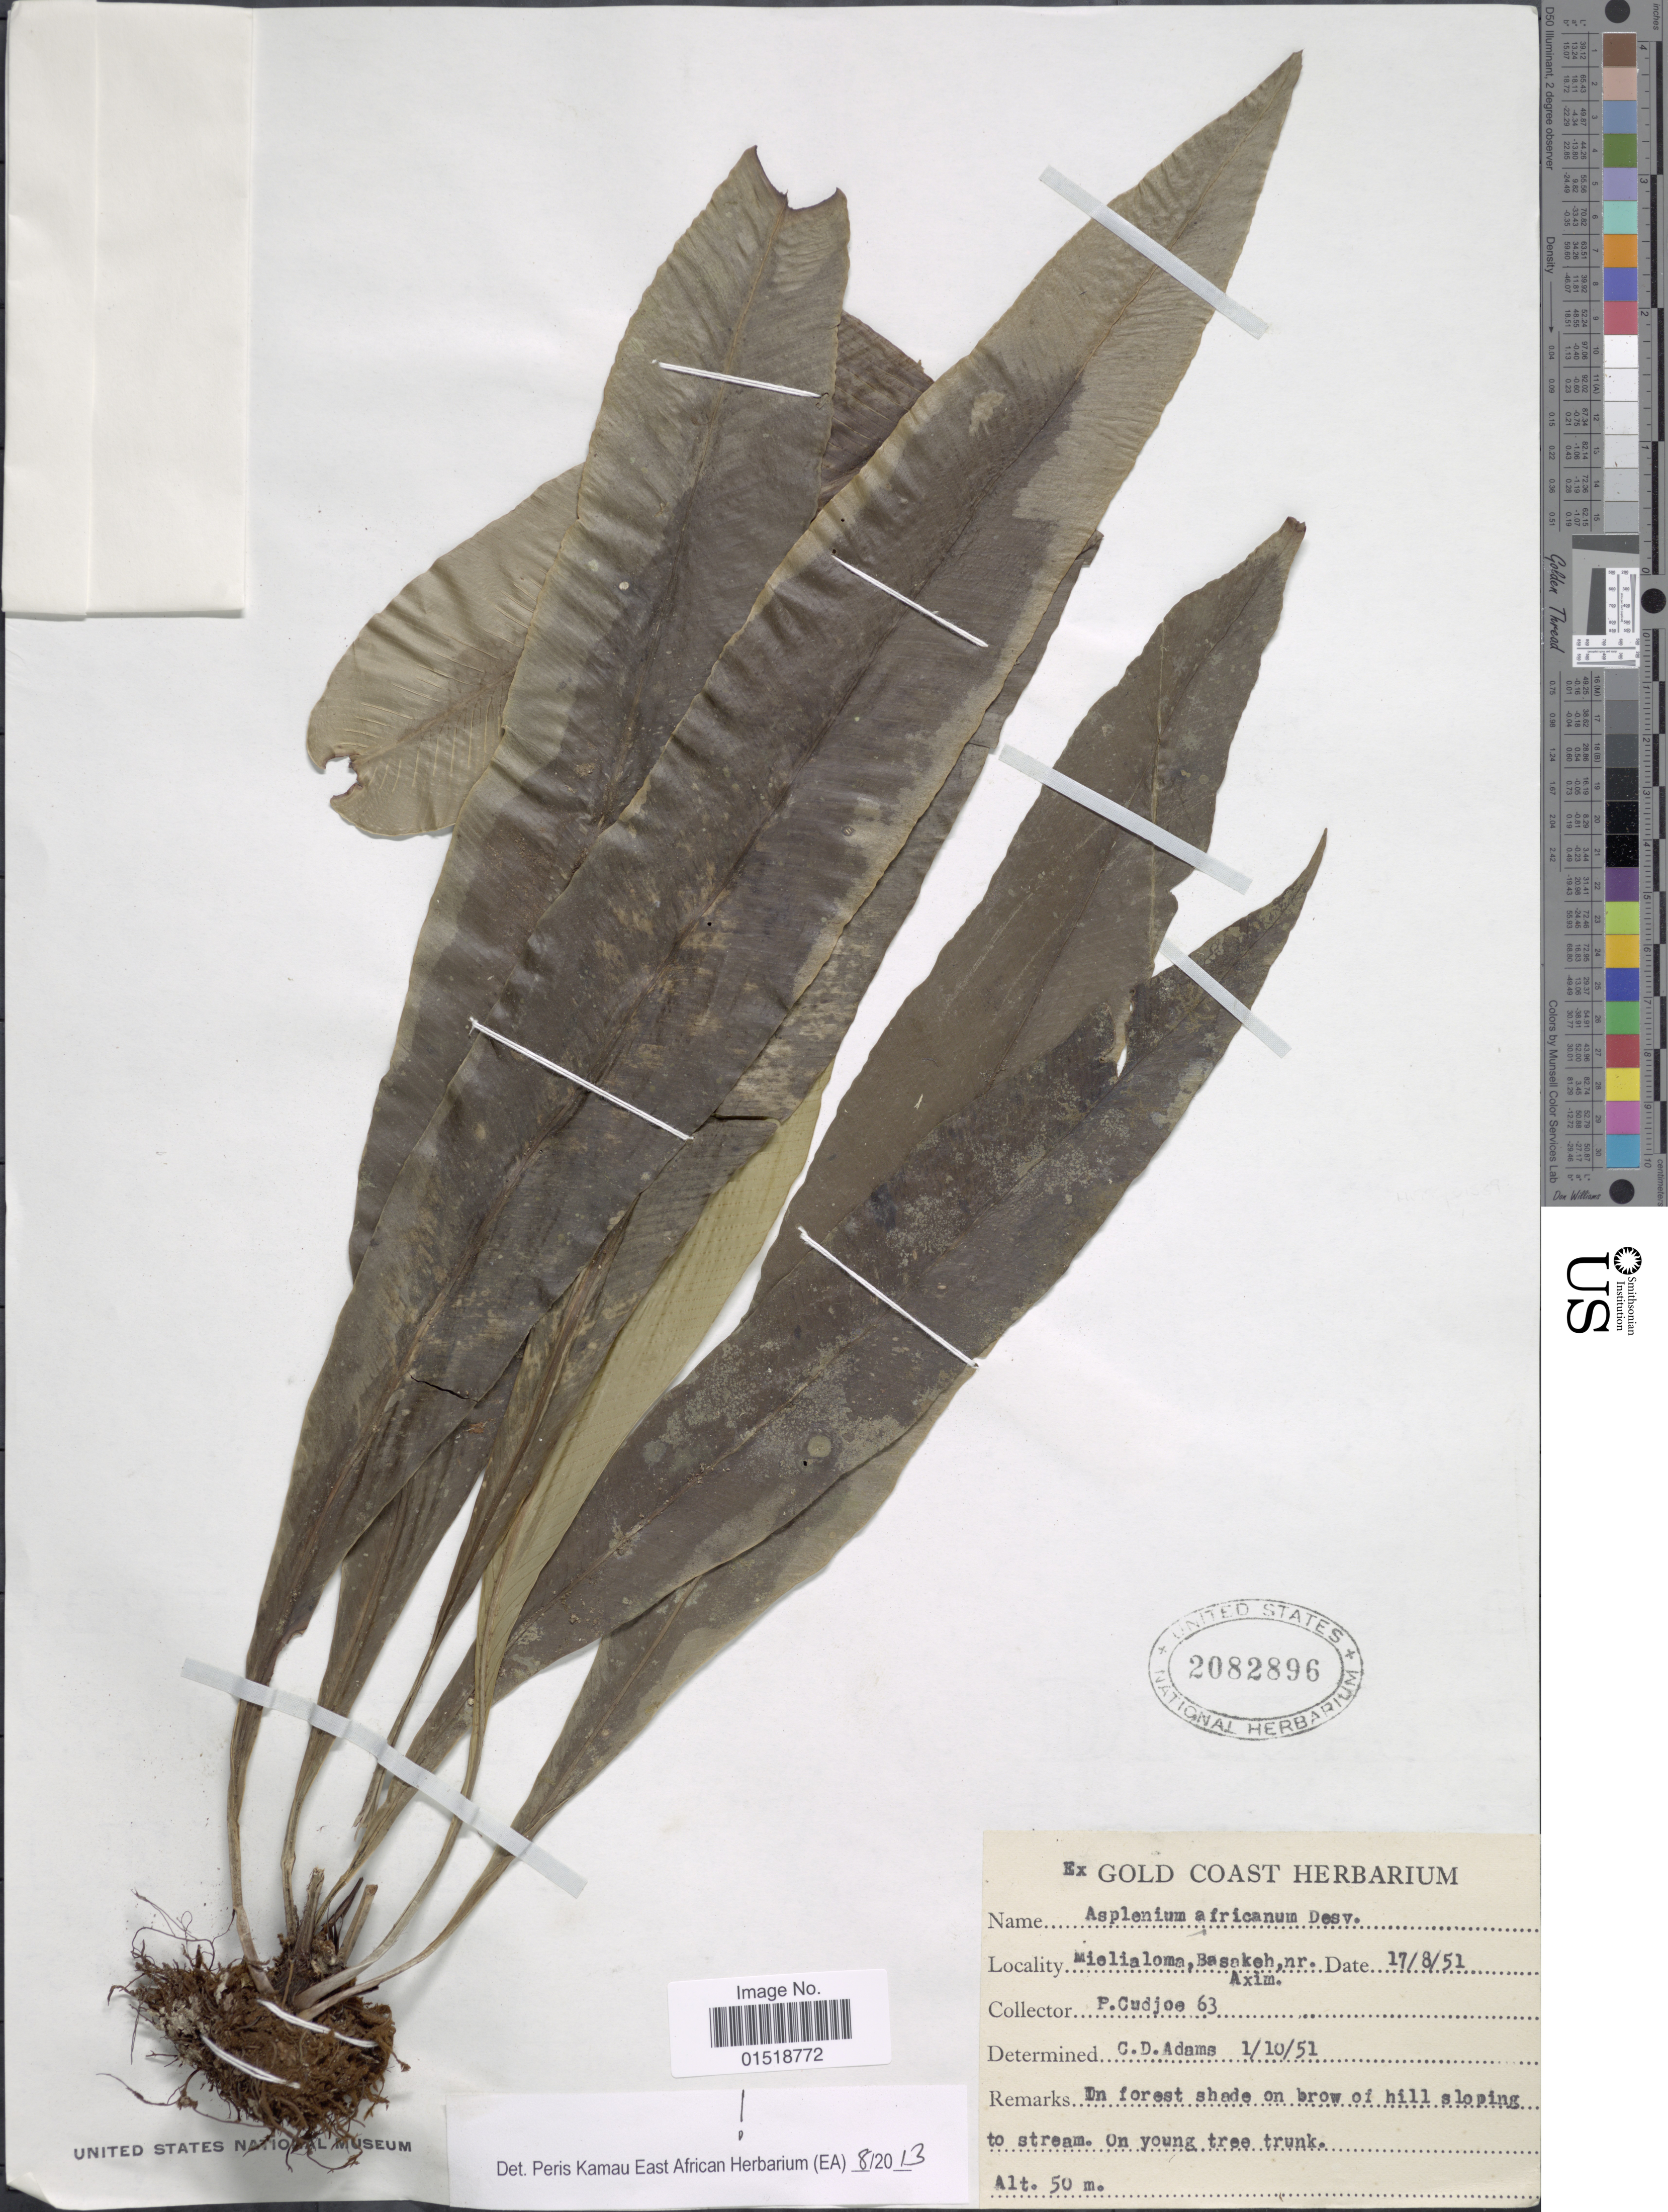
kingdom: Plantae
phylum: Tracheophyta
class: Polypodiopsida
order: Polypodiales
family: Aspleniaceae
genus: Asplenium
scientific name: Asplenium africanum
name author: Desv.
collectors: P. Cudjoe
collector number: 63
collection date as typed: Transcribed d/m/y: 1/10/51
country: Ghana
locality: Mielialoma, Basakeh, nr. Axim.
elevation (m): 50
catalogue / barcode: US 2082896